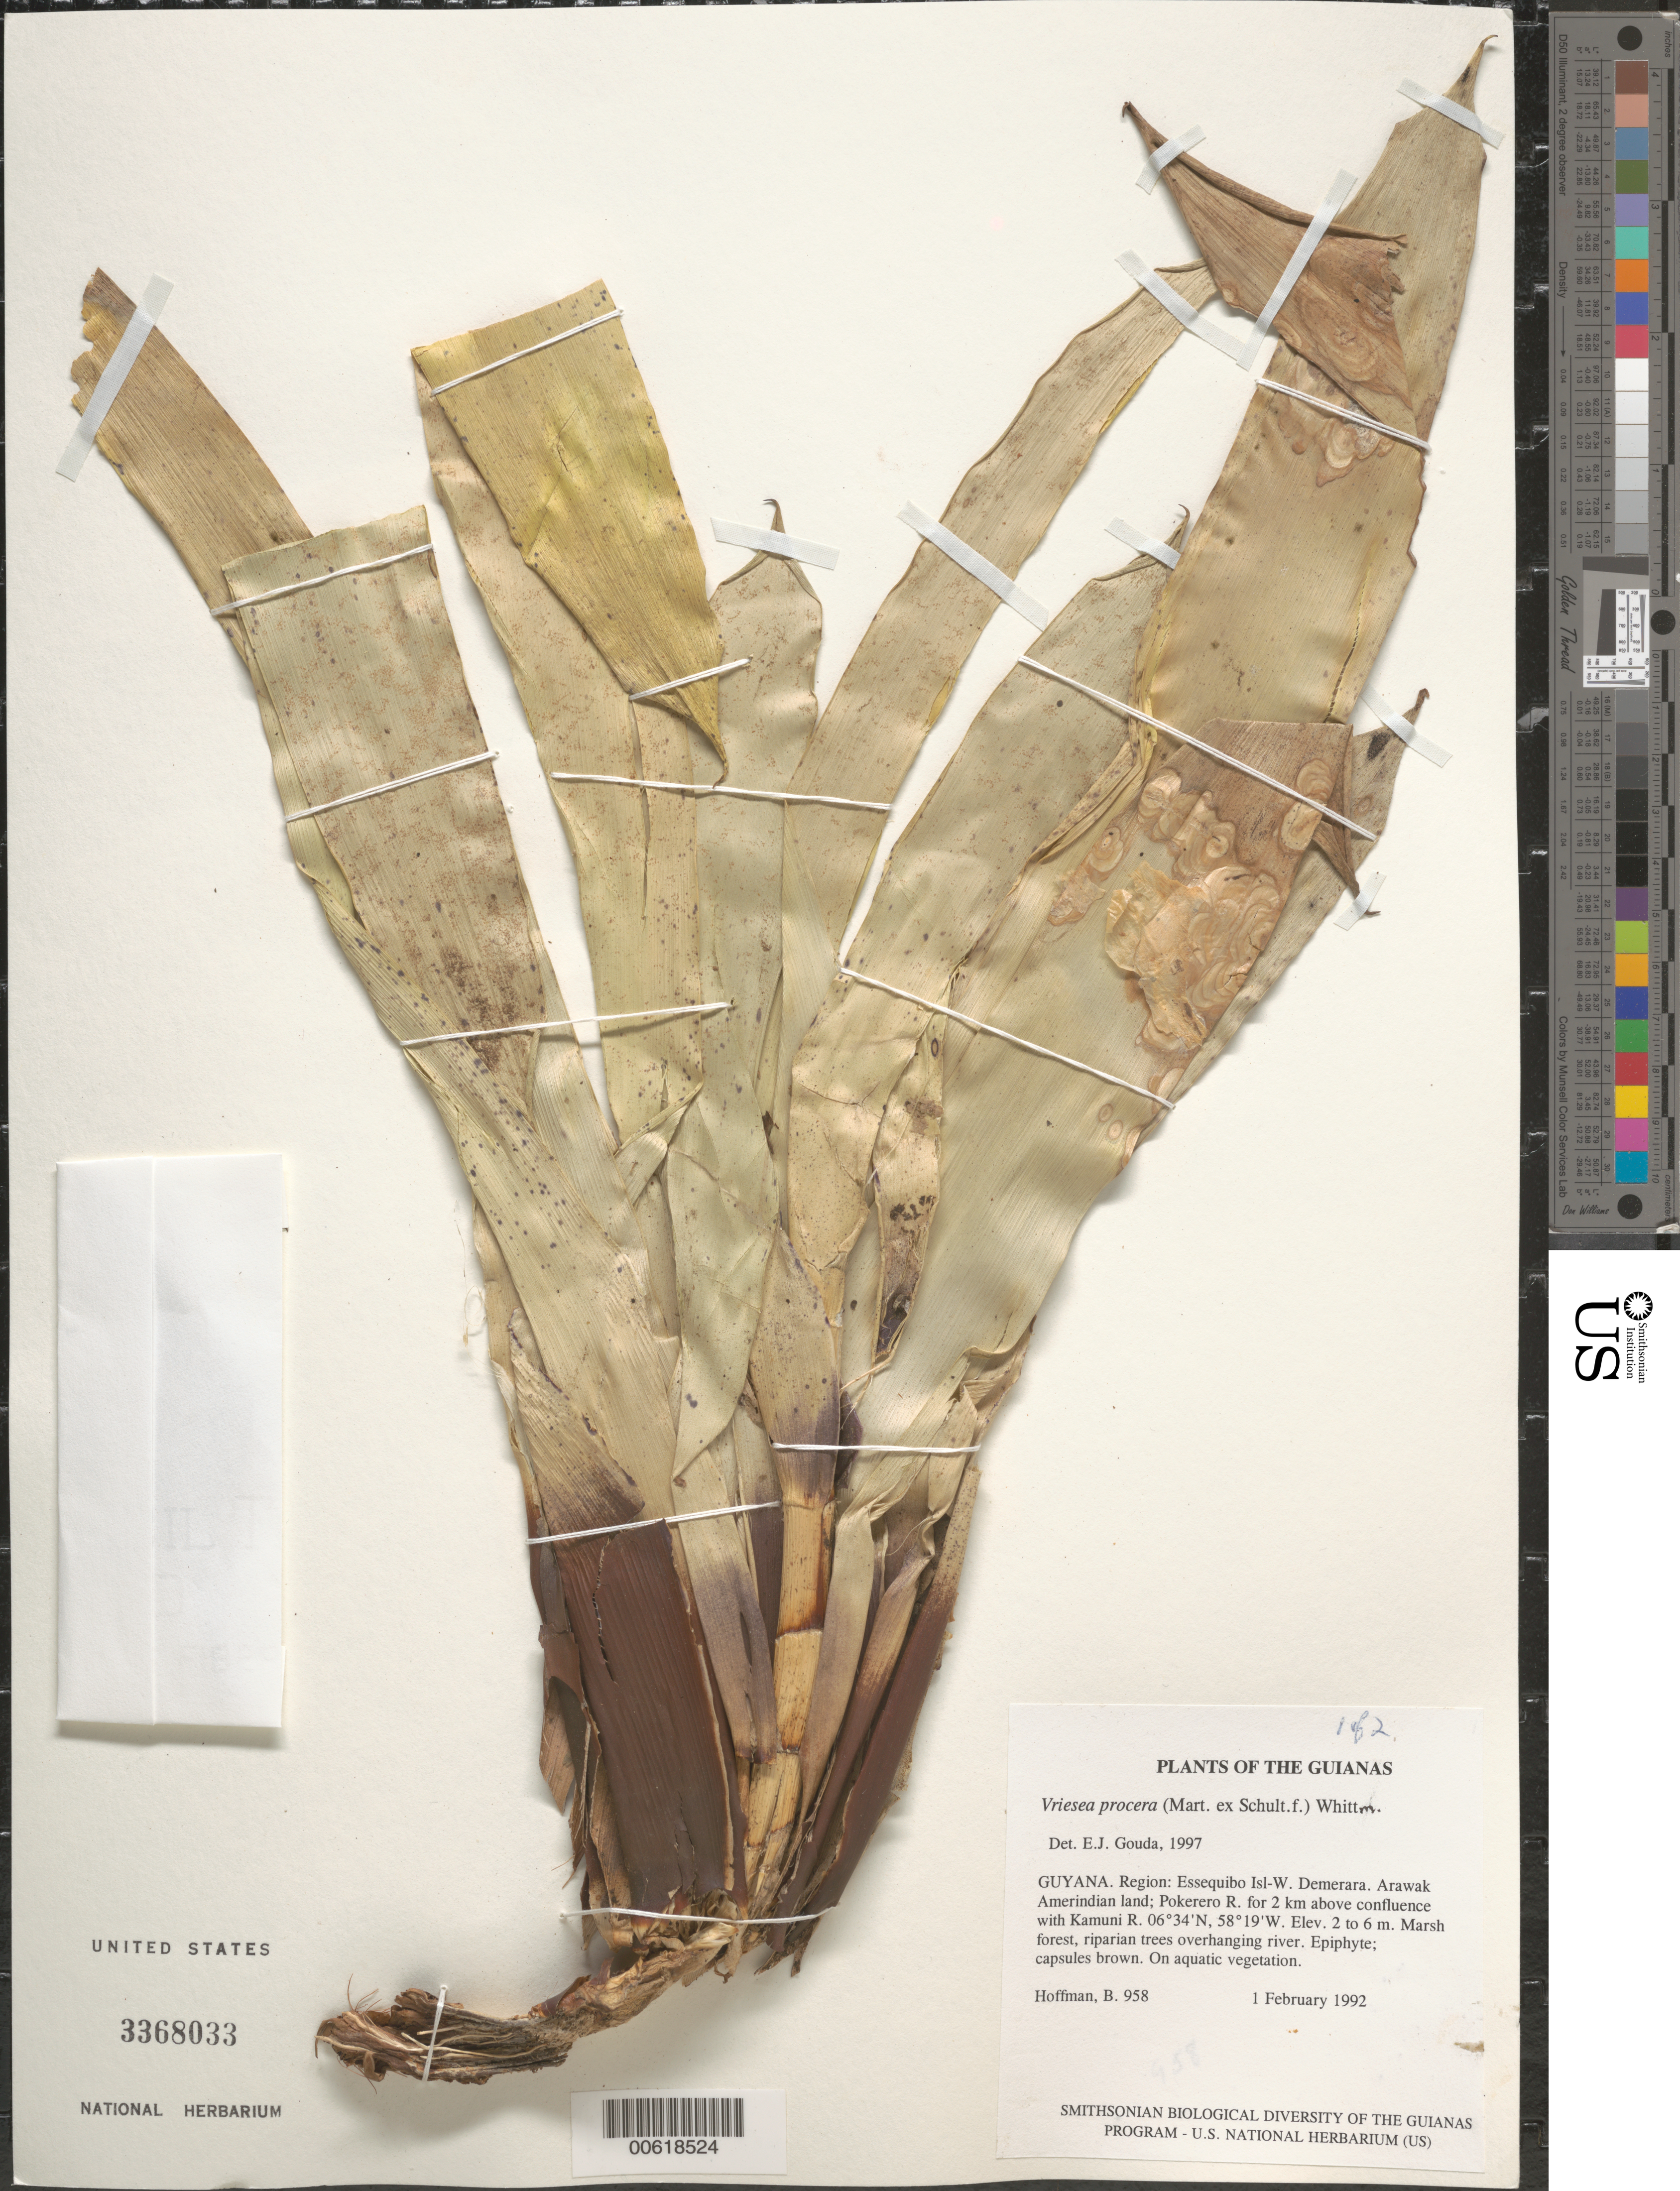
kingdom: Plantae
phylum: Tracheophyta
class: Liliopsida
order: Poales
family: Bromeliaceae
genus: Vriesea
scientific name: Vriesea procera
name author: (Mart. ex Schult. & Schult. f.) Wittm.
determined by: Gouda, E. J.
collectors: B. Hoffman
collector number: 958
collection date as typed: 1 February 1992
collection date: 1992-02-01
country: Guyana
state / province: Essequibo Isl-W. Demerara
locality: Arawak Amerindian land; Pokerero River for 2 km above confluence with Kamuni River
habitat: Marsh forest, riparian trees overhanging river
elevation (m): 2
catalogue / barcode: US 3368033